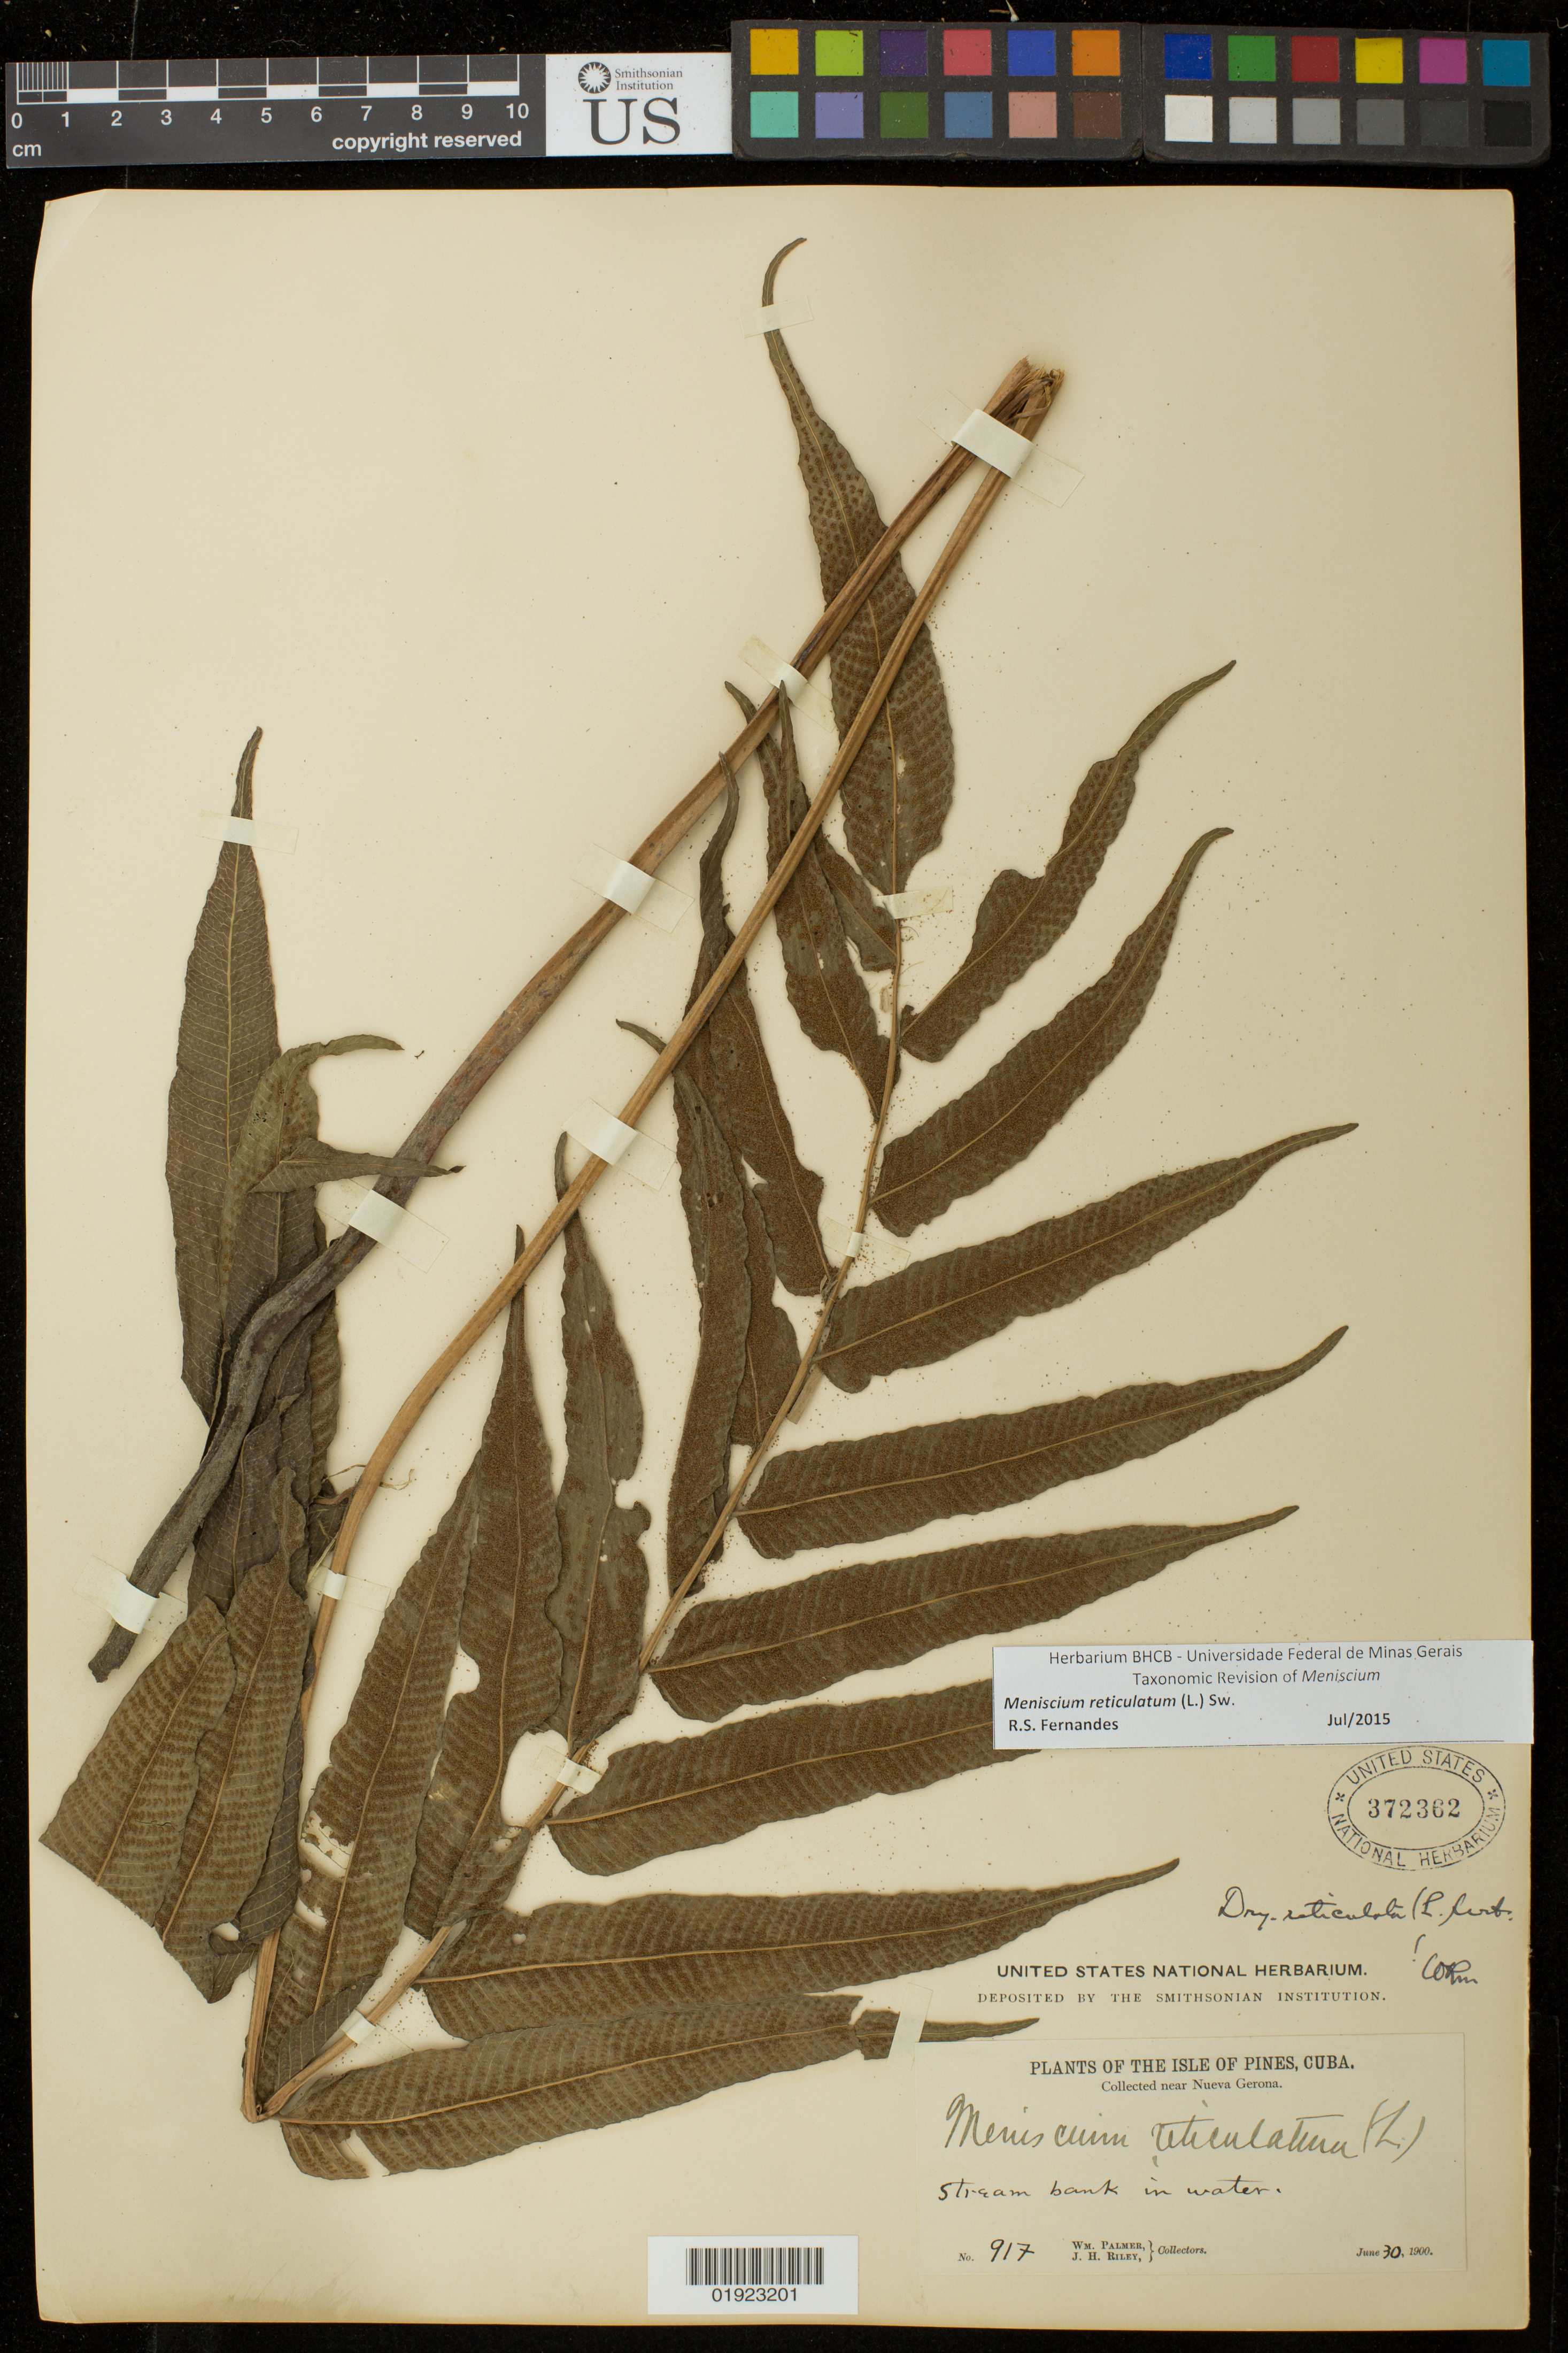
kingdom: Plantae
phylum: Tracheophyta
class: Polypodiopsida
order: Polypodiales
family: Thelypteridaceae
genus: Meniscium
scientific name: Meniscium reticulatum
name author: (L.) Sw.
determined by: Fernandes, R. S.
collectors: W. Palmer & J. H. Riley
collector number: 917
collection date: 1900-06-30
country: Cuba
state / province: Isla de La Juventud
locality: Near Nueva Gerona.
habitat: Stream bank in water.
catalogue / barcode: US 372362